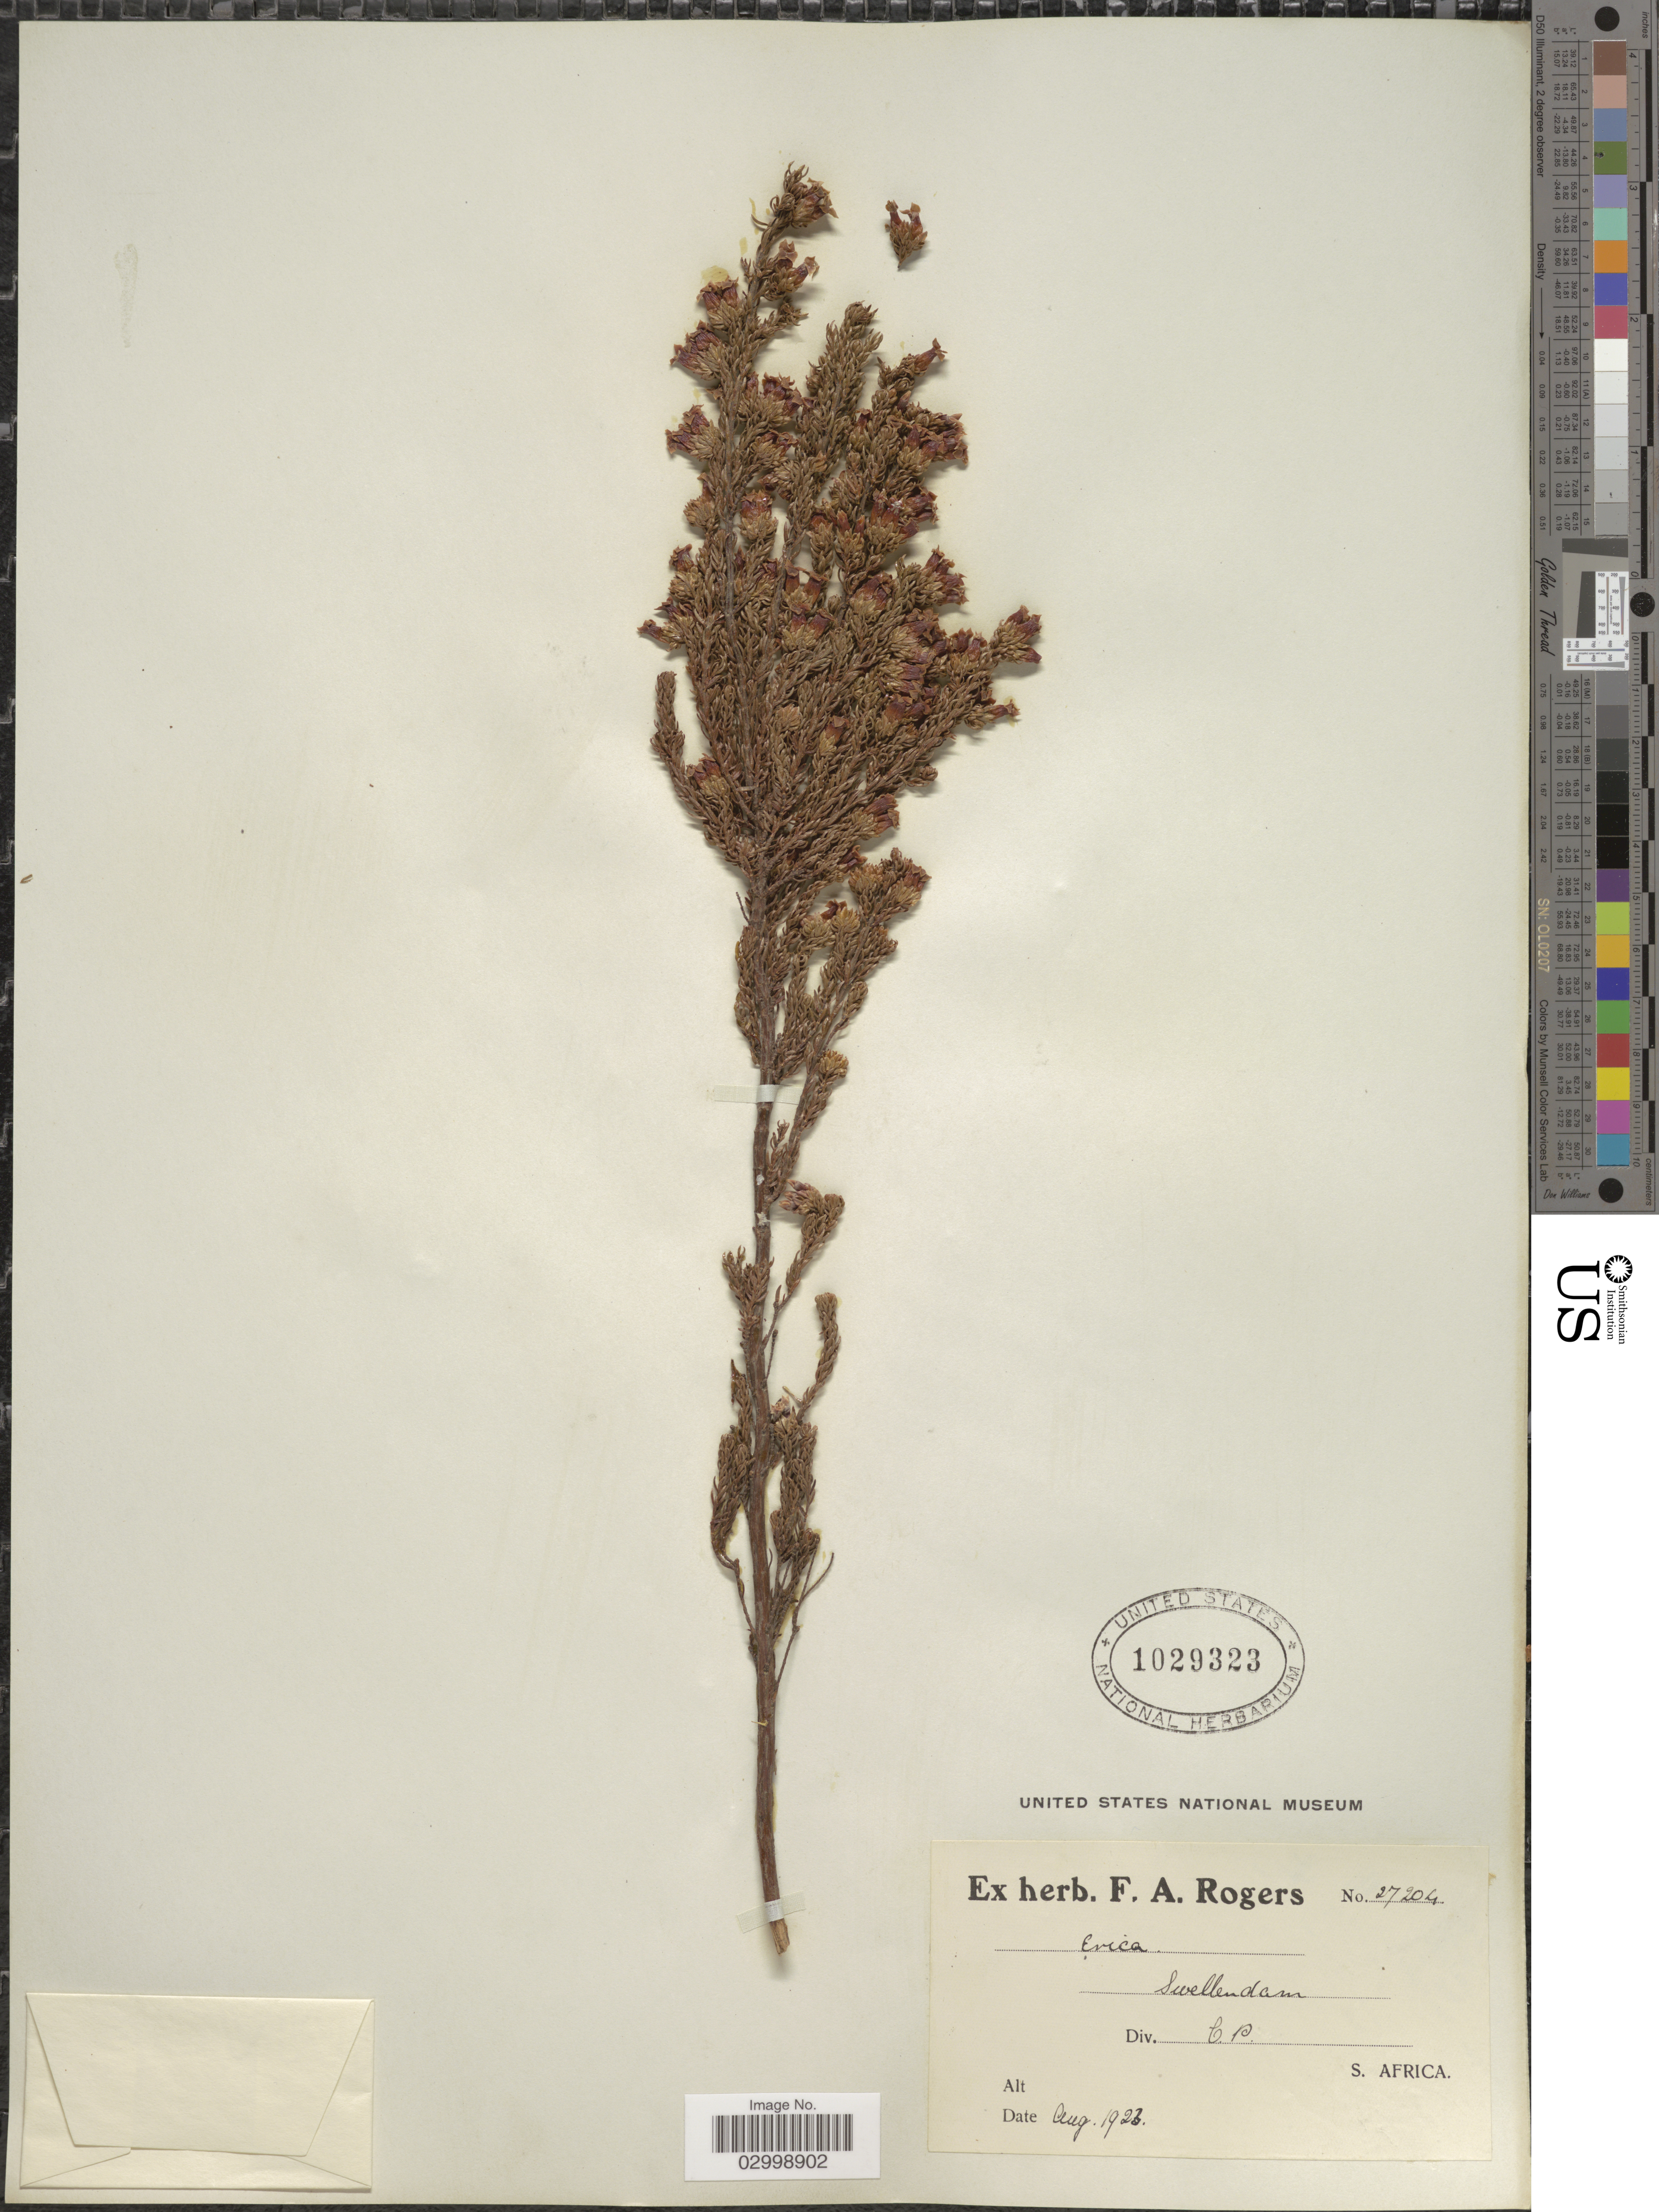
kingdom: Plantae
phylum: Tracheophyta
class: Magnoliopsida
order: Ericales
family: Ericaceae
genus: Erica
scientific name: Erica sp.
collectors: ex herb. F. A. Rogers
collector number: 27204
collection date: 1923-08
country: South Africa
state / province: Western Cape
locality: Swellendam, Div. C. P., S. Africa.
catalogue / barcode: US 1029323